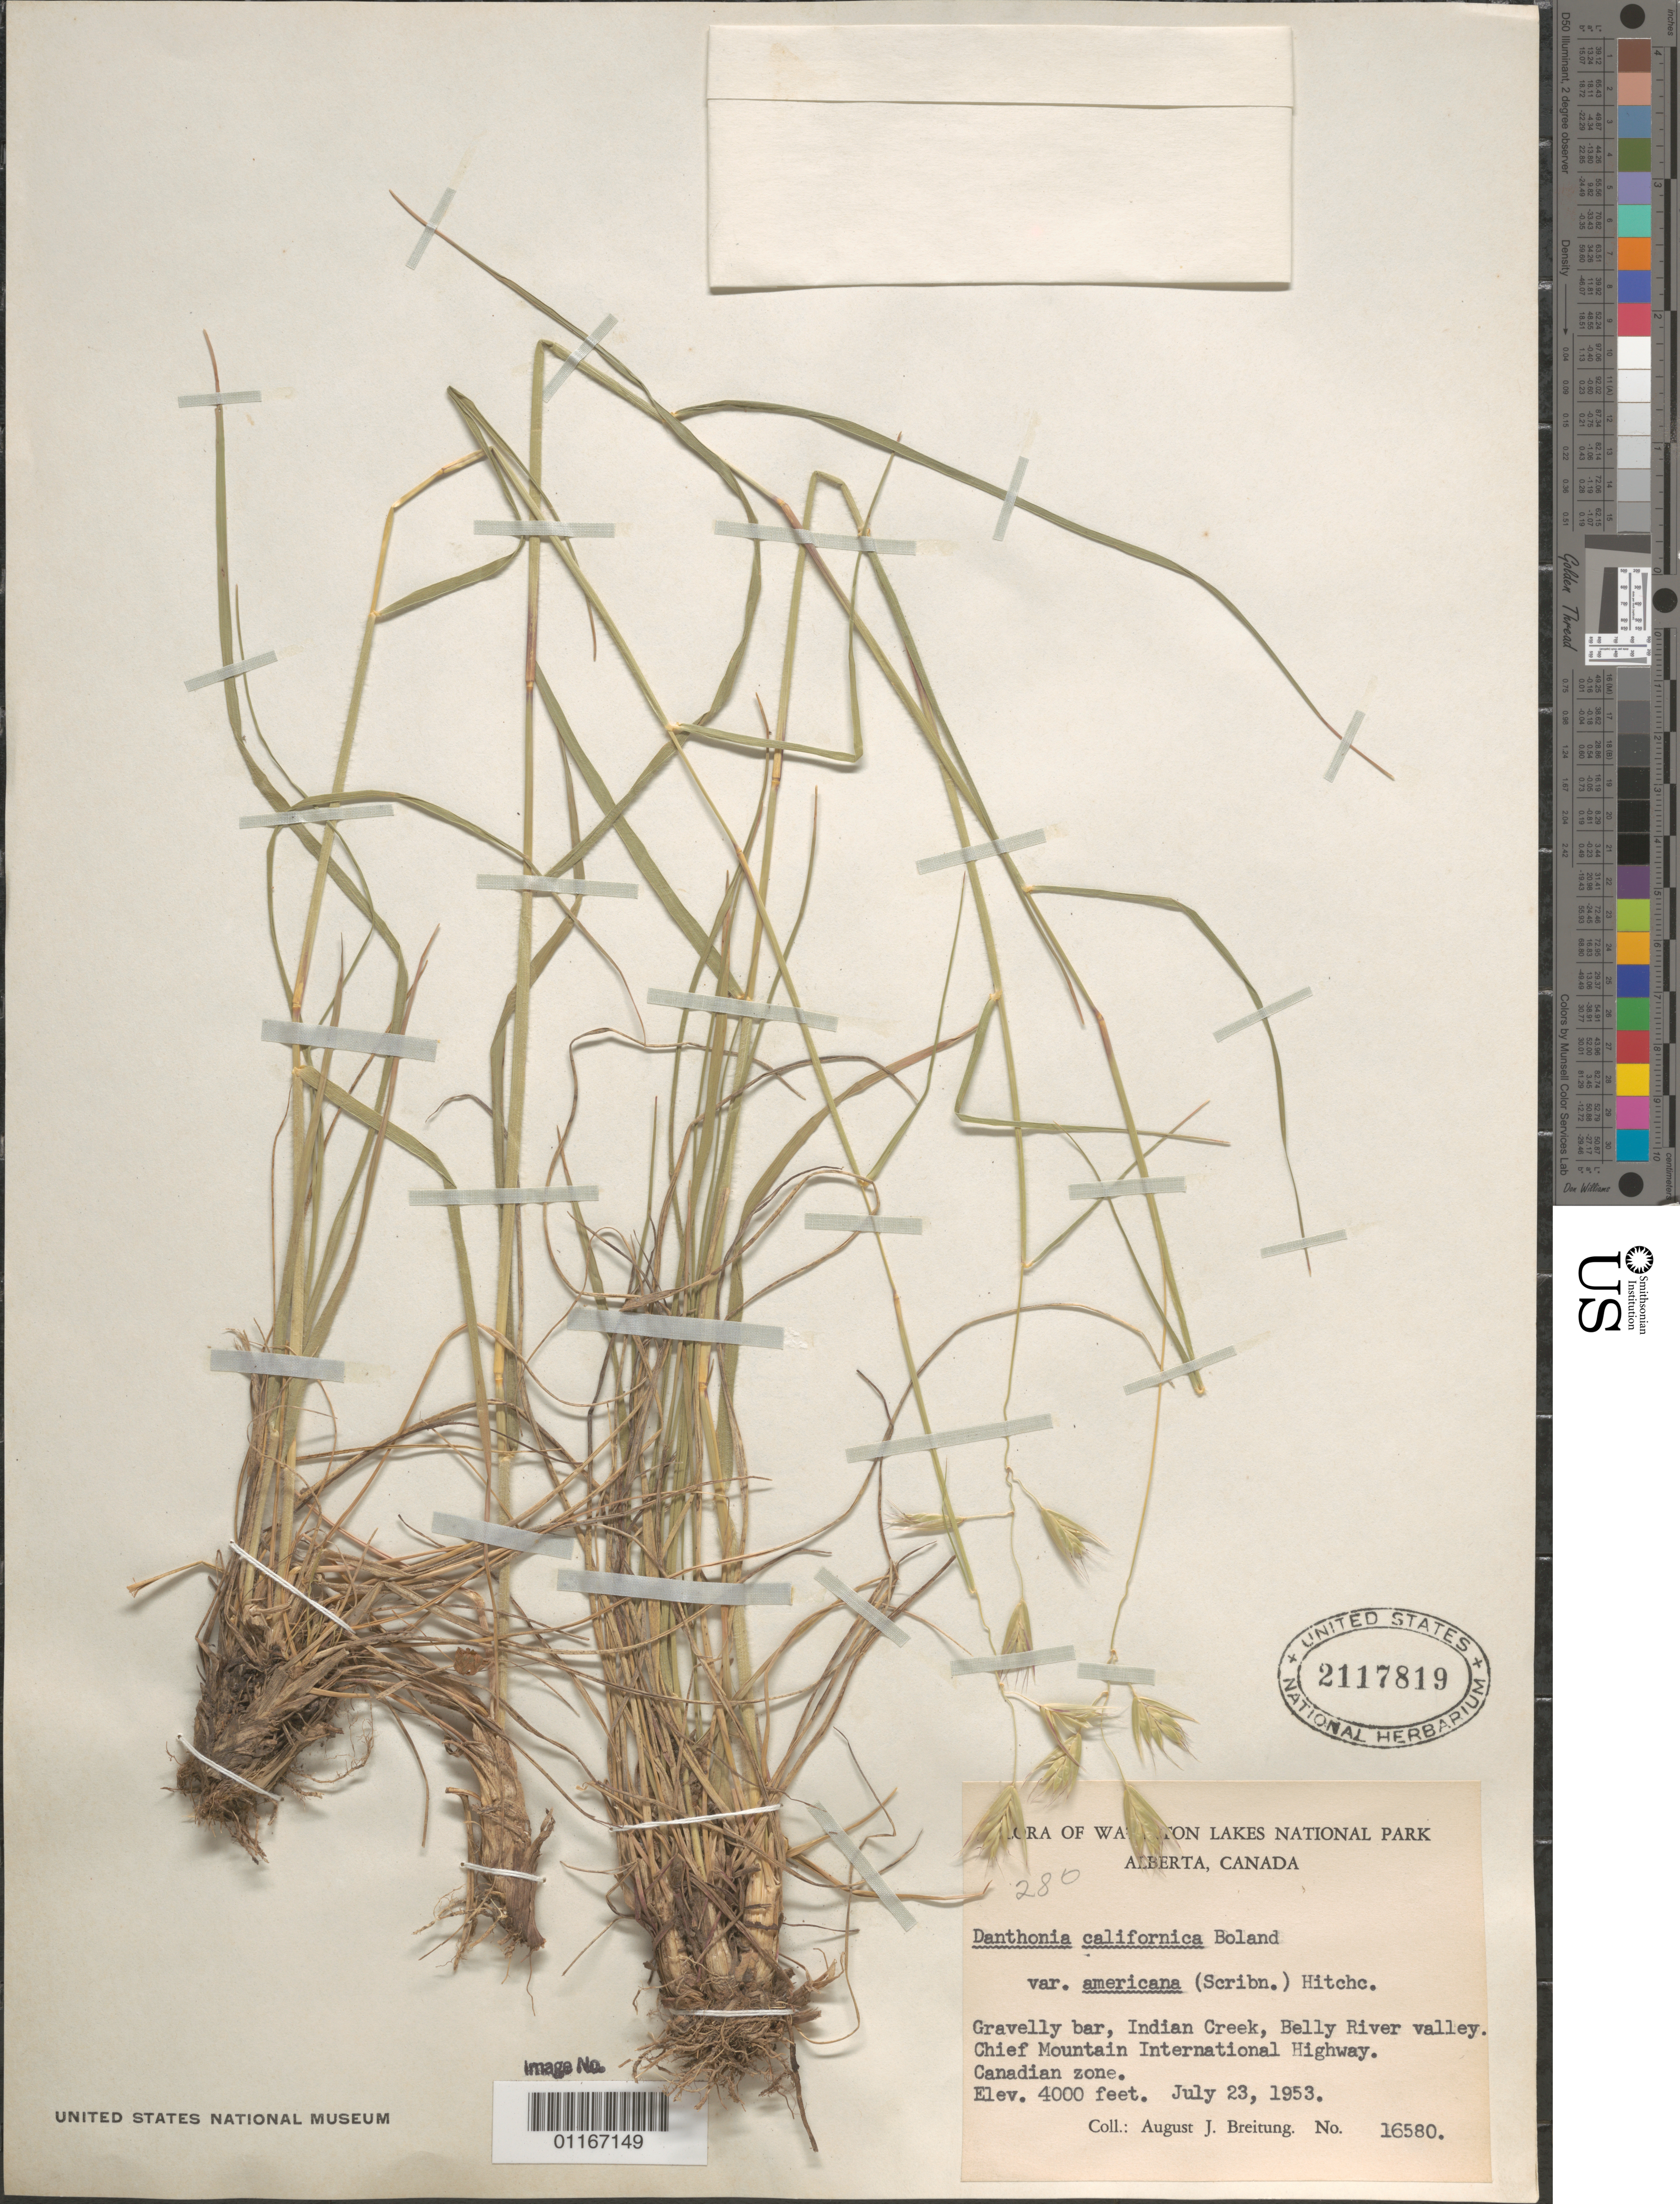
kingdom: Plantae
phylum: Tracheophyta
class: Liliopsida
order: Poales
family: Poaceae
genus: Danthonia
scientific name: Danthonia californica var. americana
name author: (Scribn.) Hitchc.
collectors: A. J. Breitung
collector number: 16580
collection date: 1953-07-23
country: Canada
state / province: Alberta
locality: Gravelly bar, Indian Creek, Belly River valley. Chief Mountain International Highway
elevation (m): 1219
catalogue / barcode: US 2117819